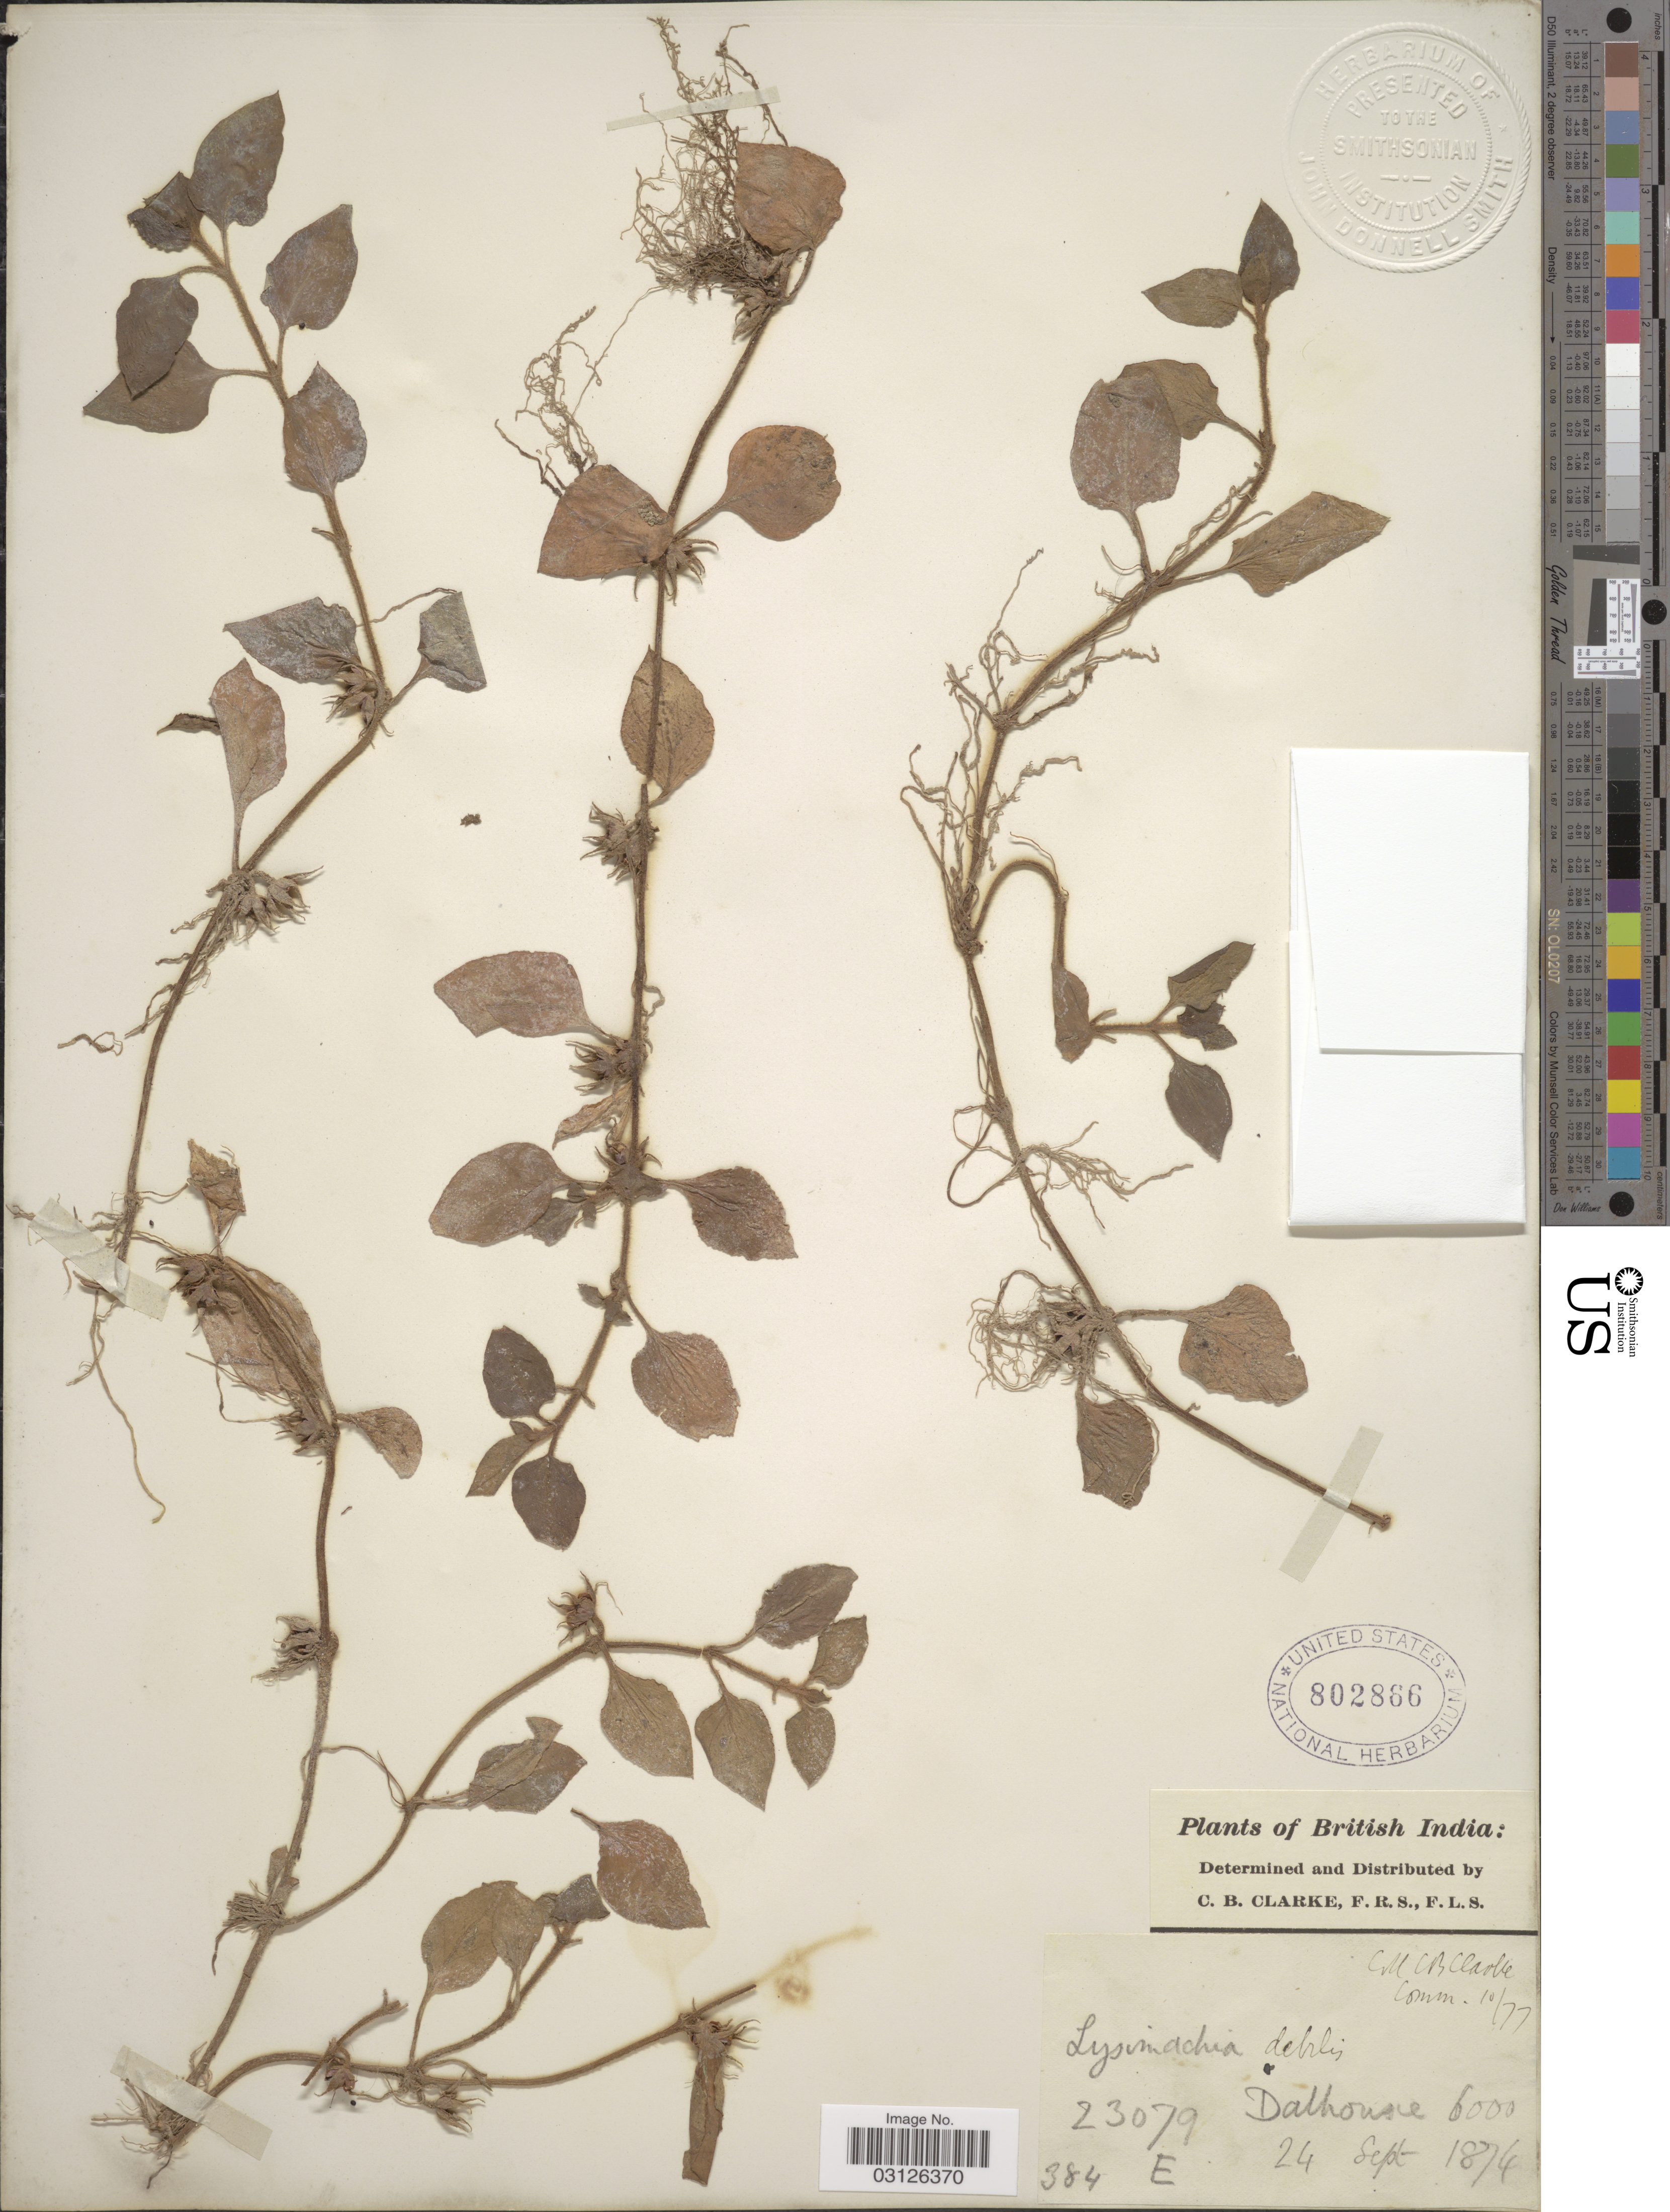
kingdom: Plantae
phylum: Tracheophyta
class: Magnoliopsida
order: Ericales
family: Primulaceae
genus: Lysimachia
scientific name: Lysimachia debilis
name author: Wall.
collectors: C. B. Clarke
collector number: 23079E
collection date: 1874-09-24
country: India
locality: British India. Dalhousie.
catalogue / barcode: US 802866